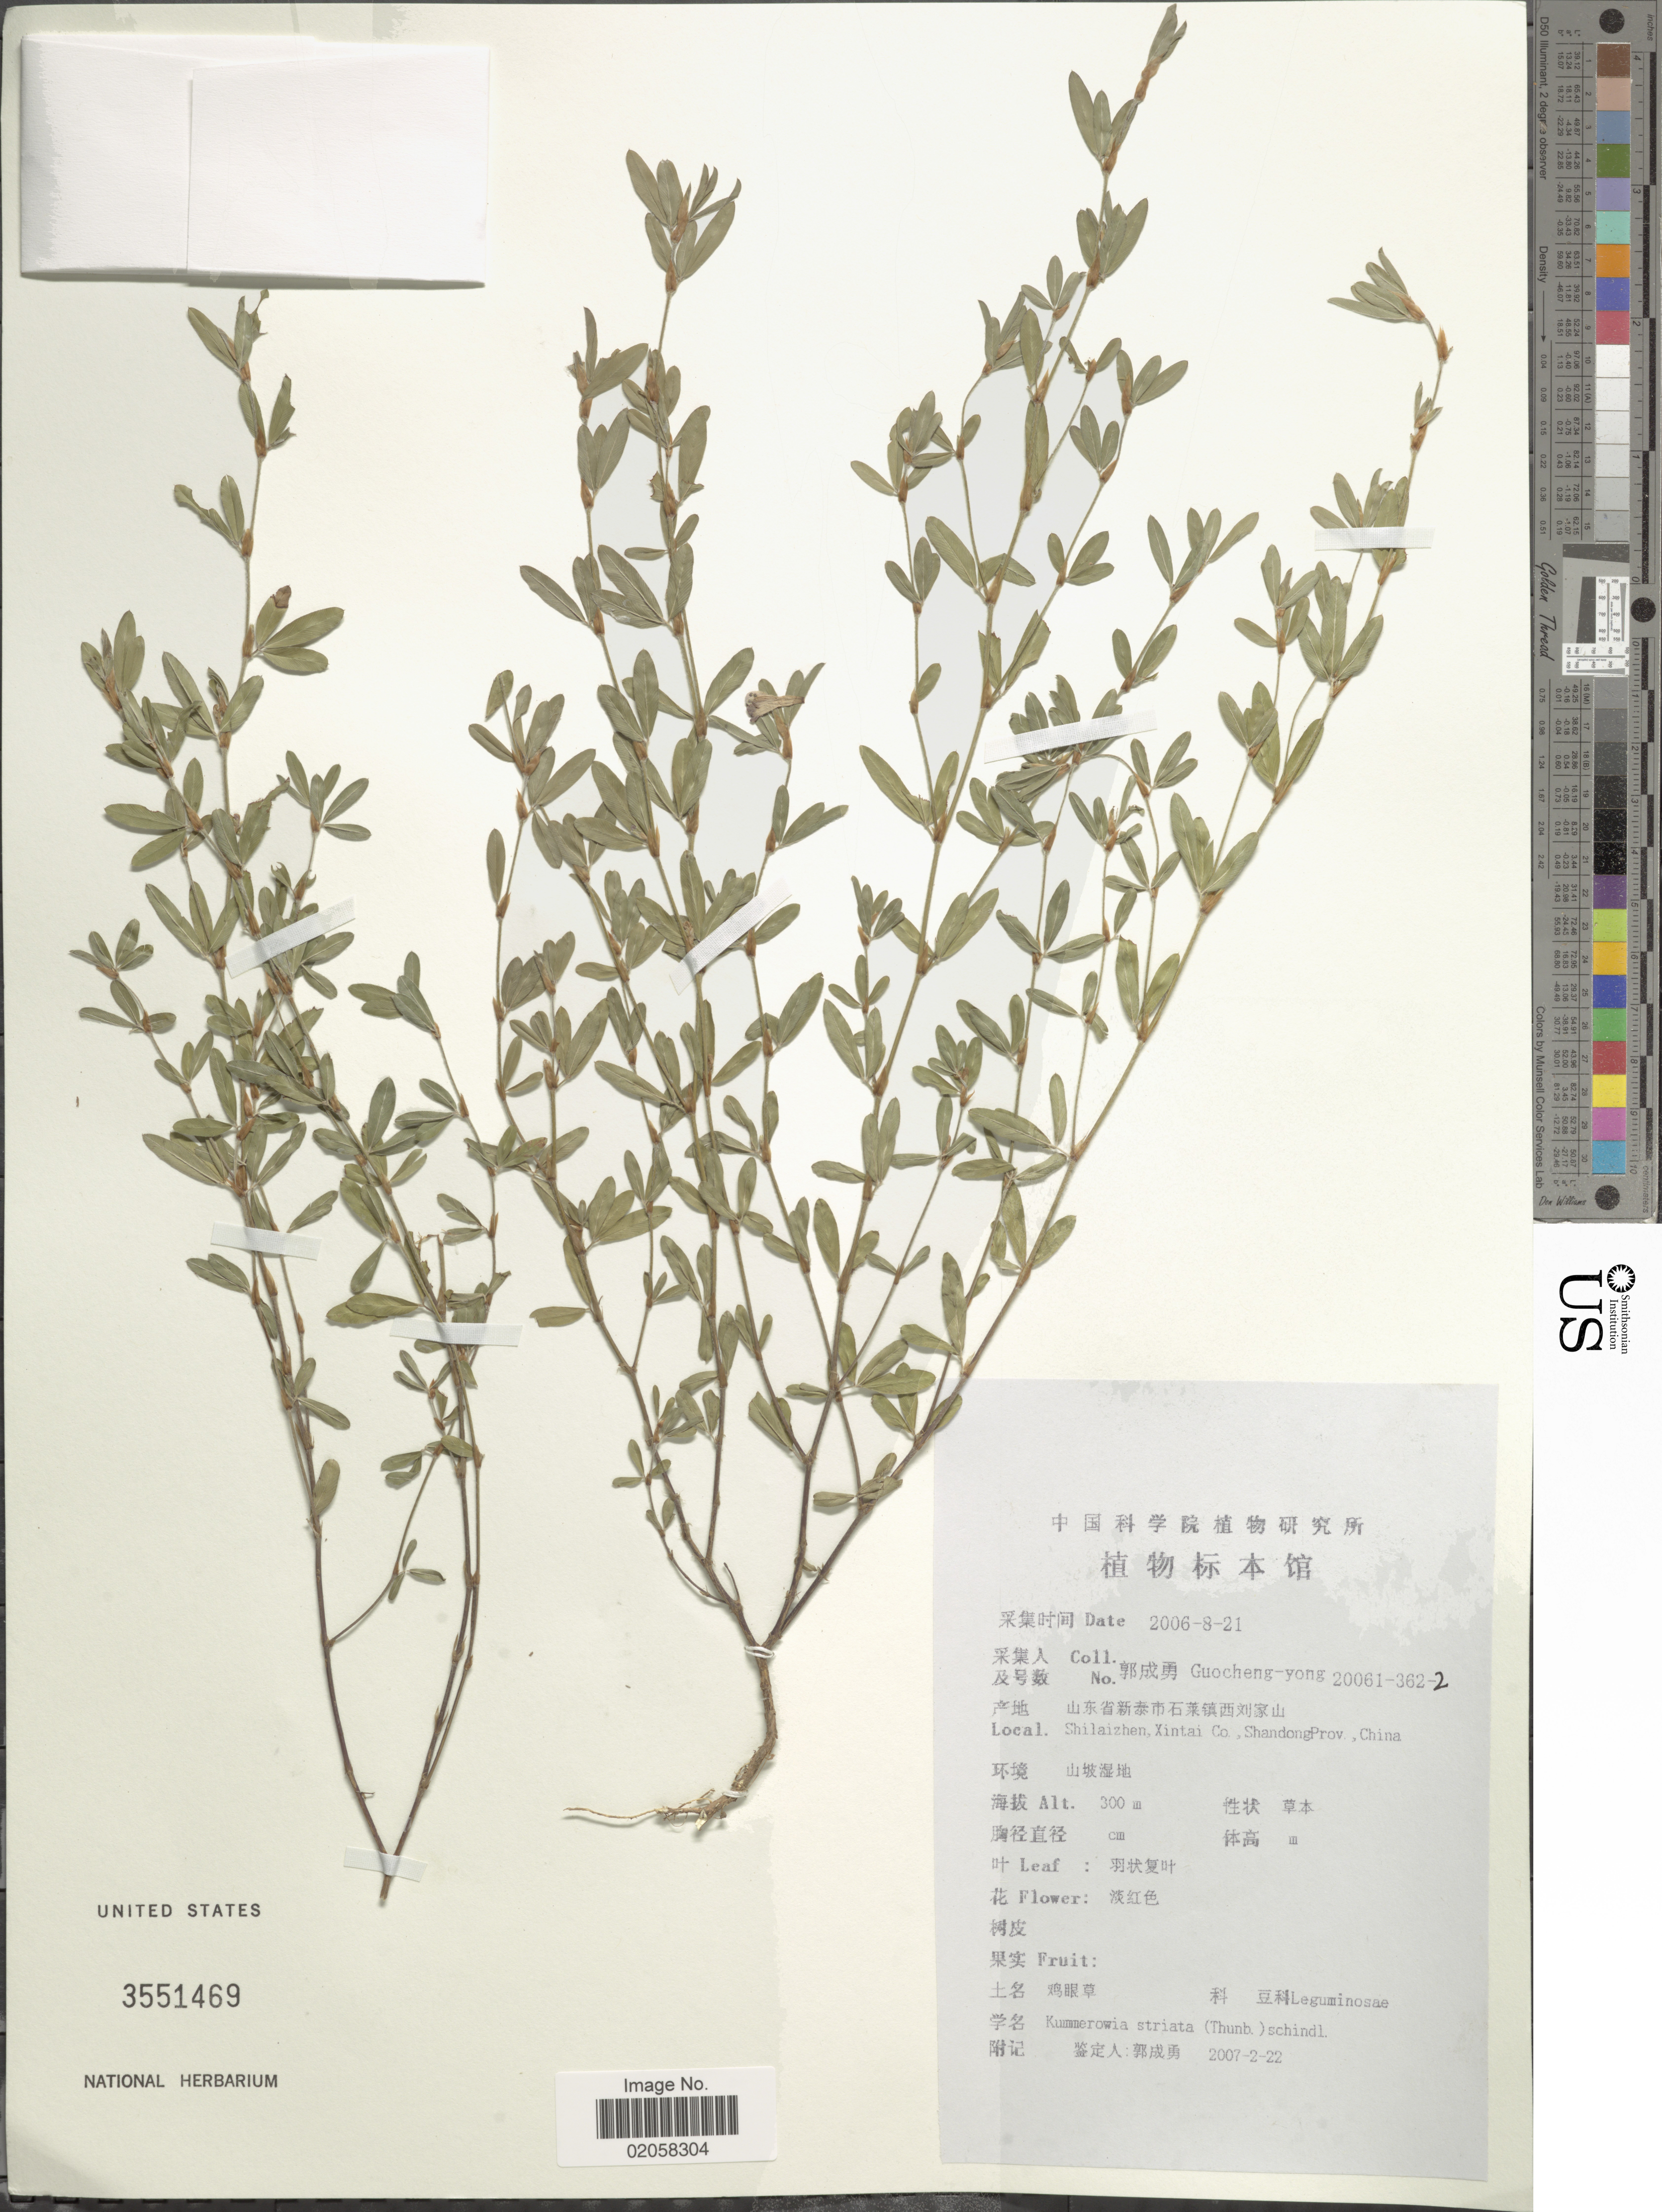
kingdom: Plantae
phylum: Tracheophyta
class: Magnoliopsida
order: Fabales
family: Fabaceae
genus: Kummerowia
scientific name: Kummerowia striata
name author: (Thunb.) Schindl.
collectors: Guo cheng-yong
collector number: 20061-362-2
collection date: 2006-08-21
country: China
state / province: Shandong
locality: Shilaizhen, Xintai Co.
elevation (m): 300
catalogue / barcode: US 3551469